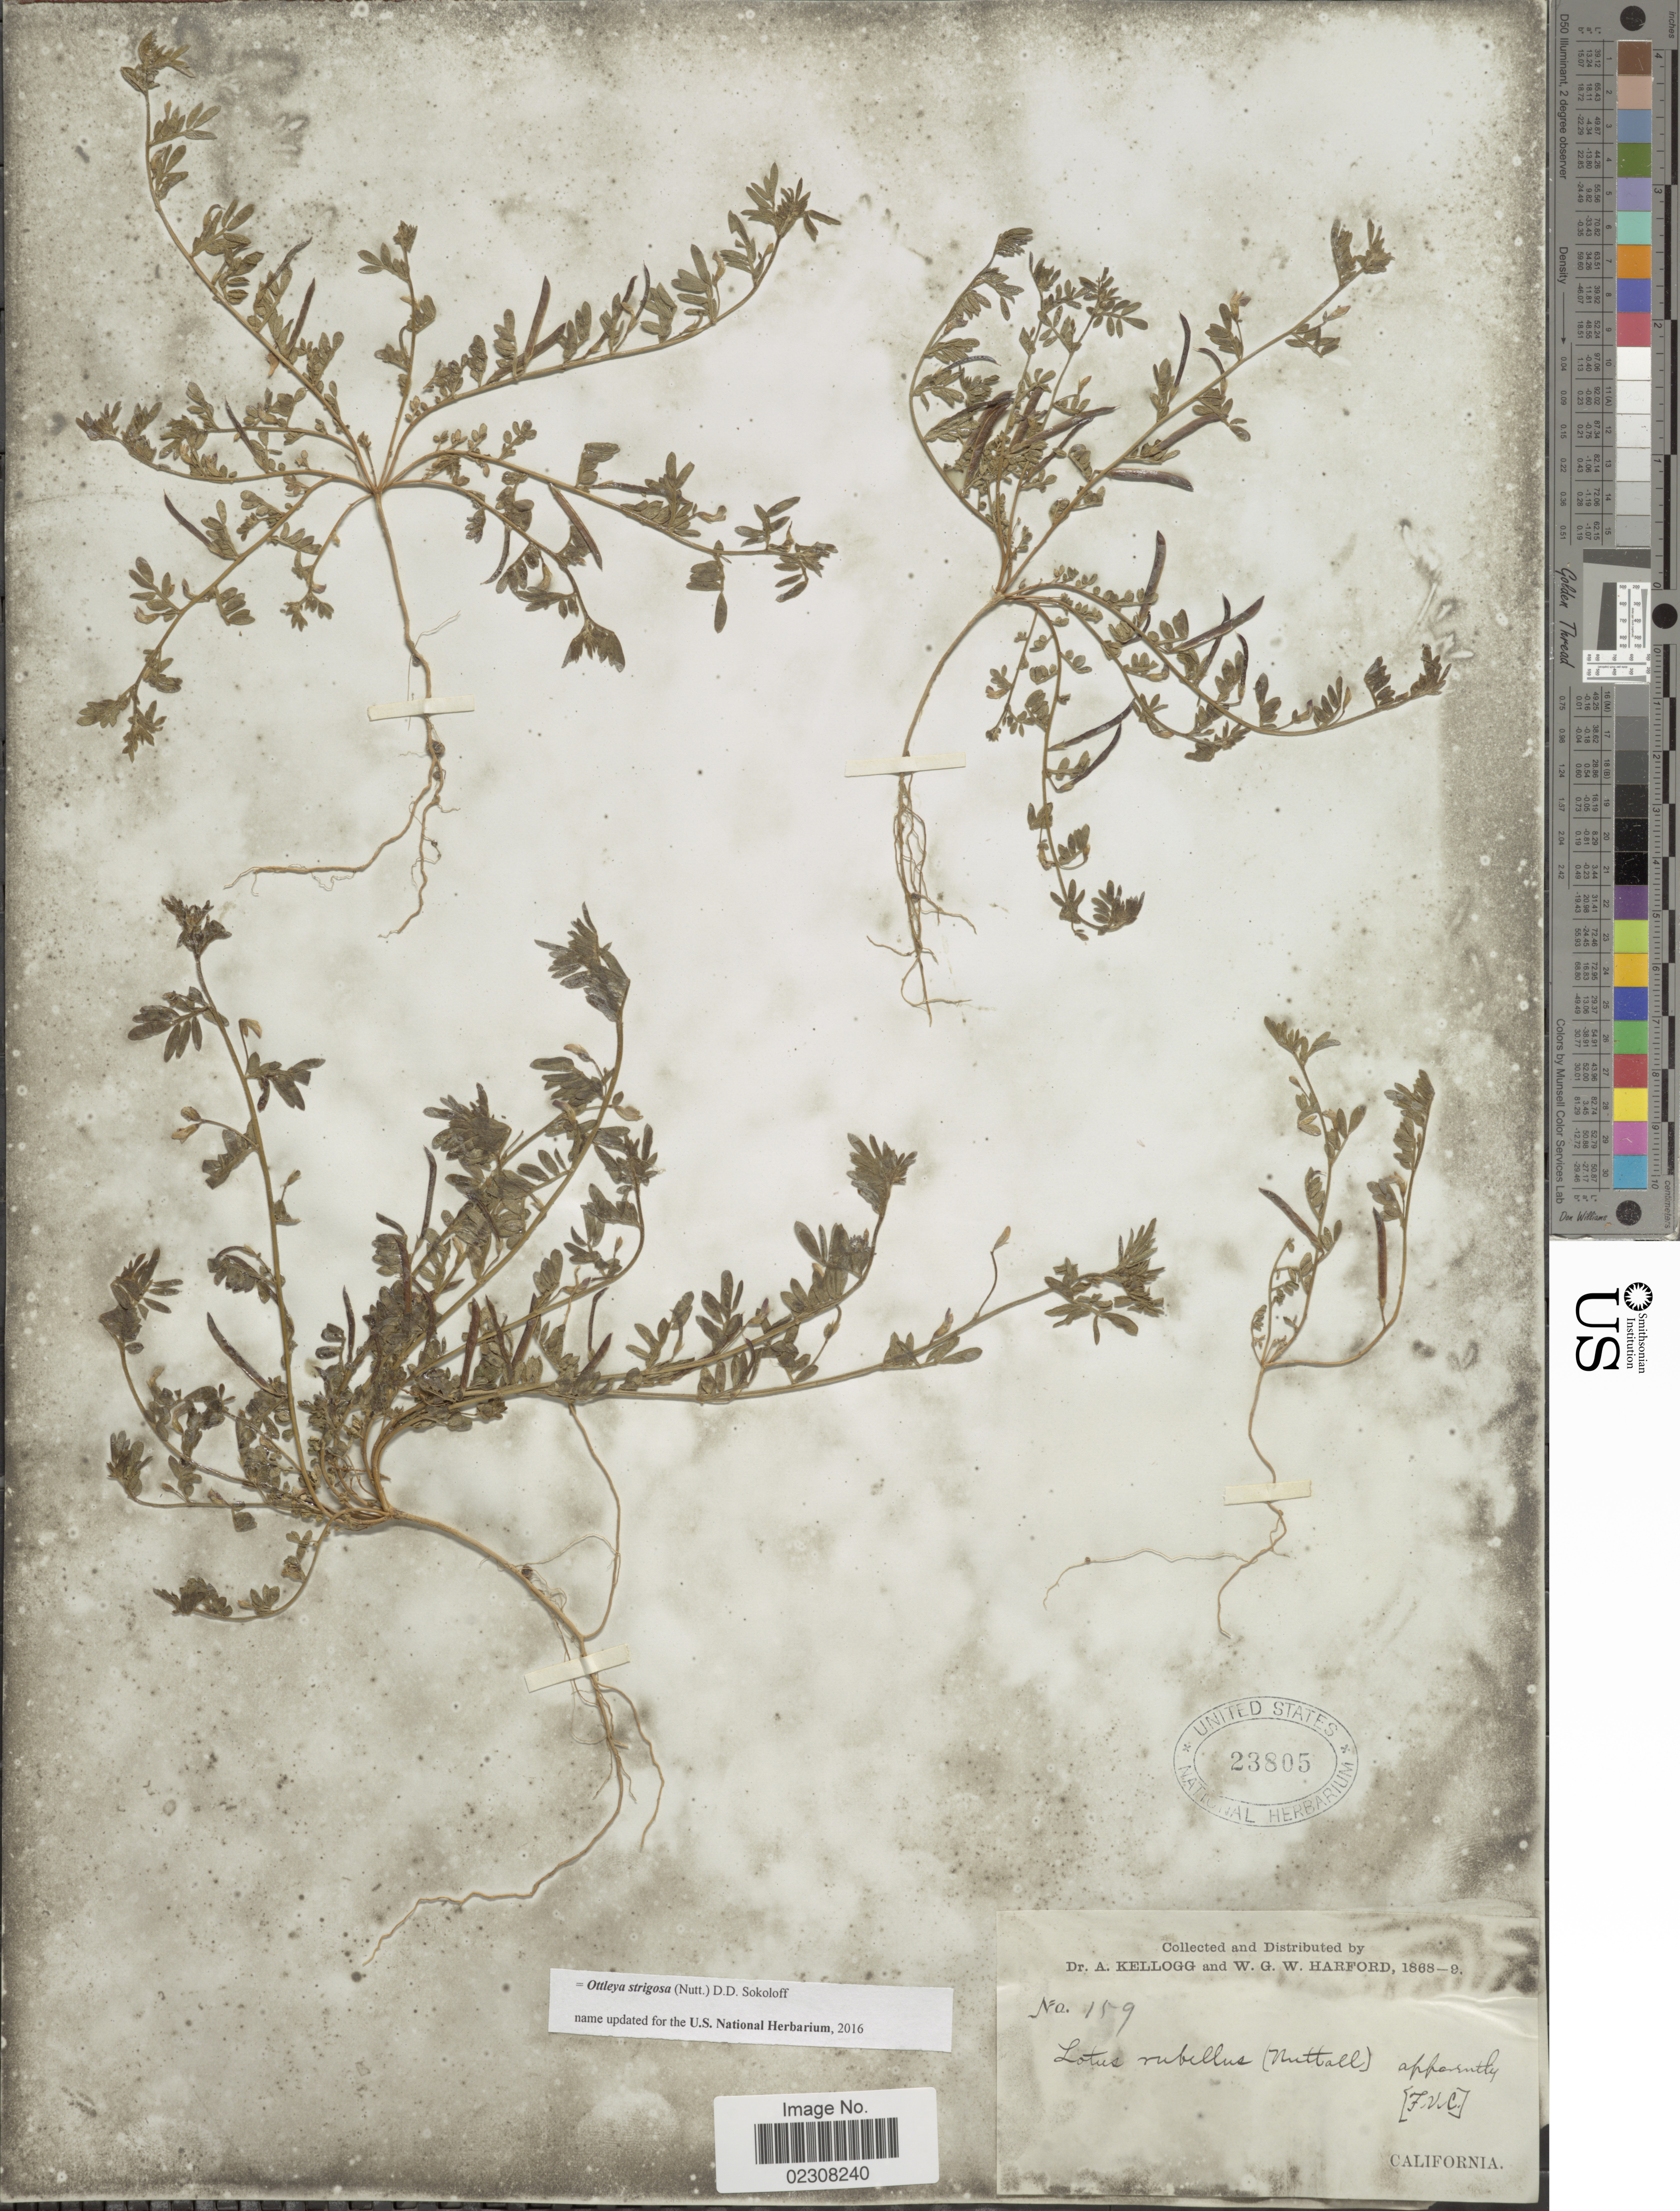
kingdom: Plantae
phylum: Tracheophyta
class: Magnoliopsida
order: Fabales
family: Fabaceae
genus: Ottleya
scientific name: Ottleya strigosa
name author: (Nutt.) D.D. Sokoloff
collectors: A. Kellogg & W. G. W. Harford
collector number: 159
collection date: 1868/1869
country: United States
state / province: California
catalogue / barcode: US 23805